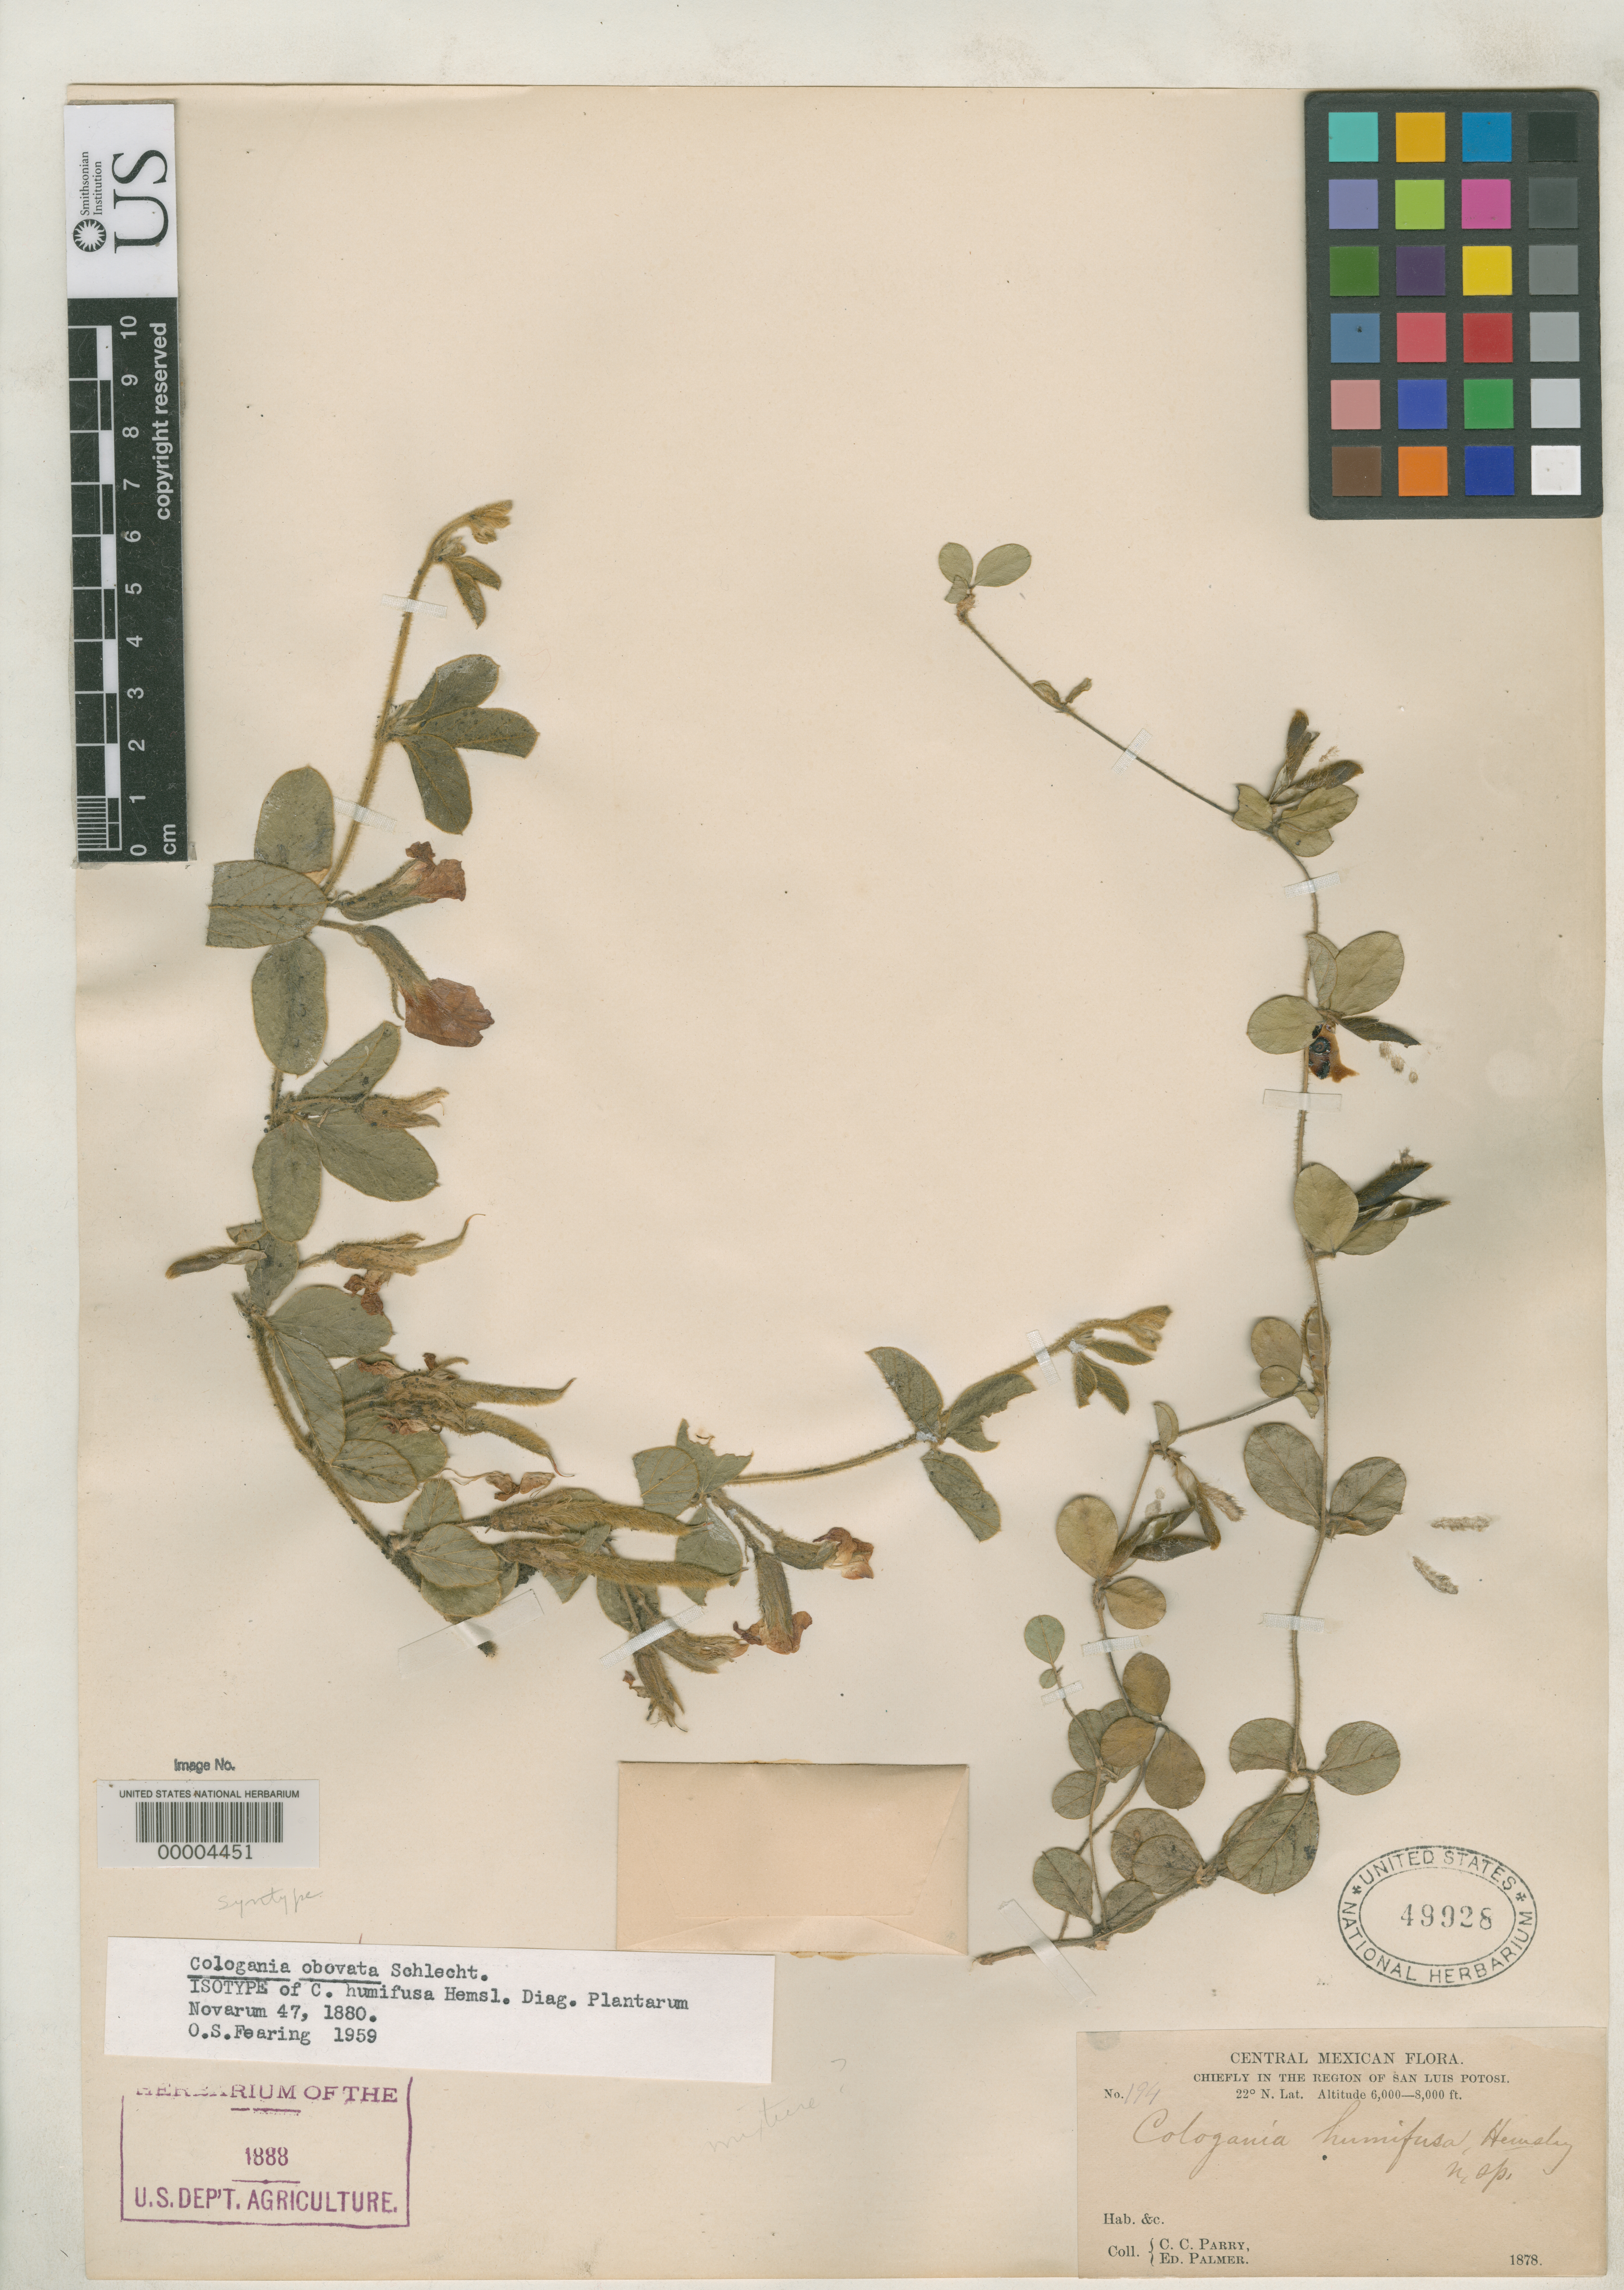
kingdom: Plantae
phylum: Tracheophyta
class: Magnoliopsida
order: Fabales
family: Fabaceae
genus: Cologania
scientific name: Cologania humifusa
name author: Hemsl.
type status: Isotype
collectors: C. C. Parry & E. Palmer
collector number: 194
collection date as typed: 1878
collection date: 1878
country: Mexico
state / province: San Luis Potosi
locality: Chiefly in the regino of San Luis Potosi. 22° N. Lat.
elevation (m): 1829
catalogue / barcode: US 49928